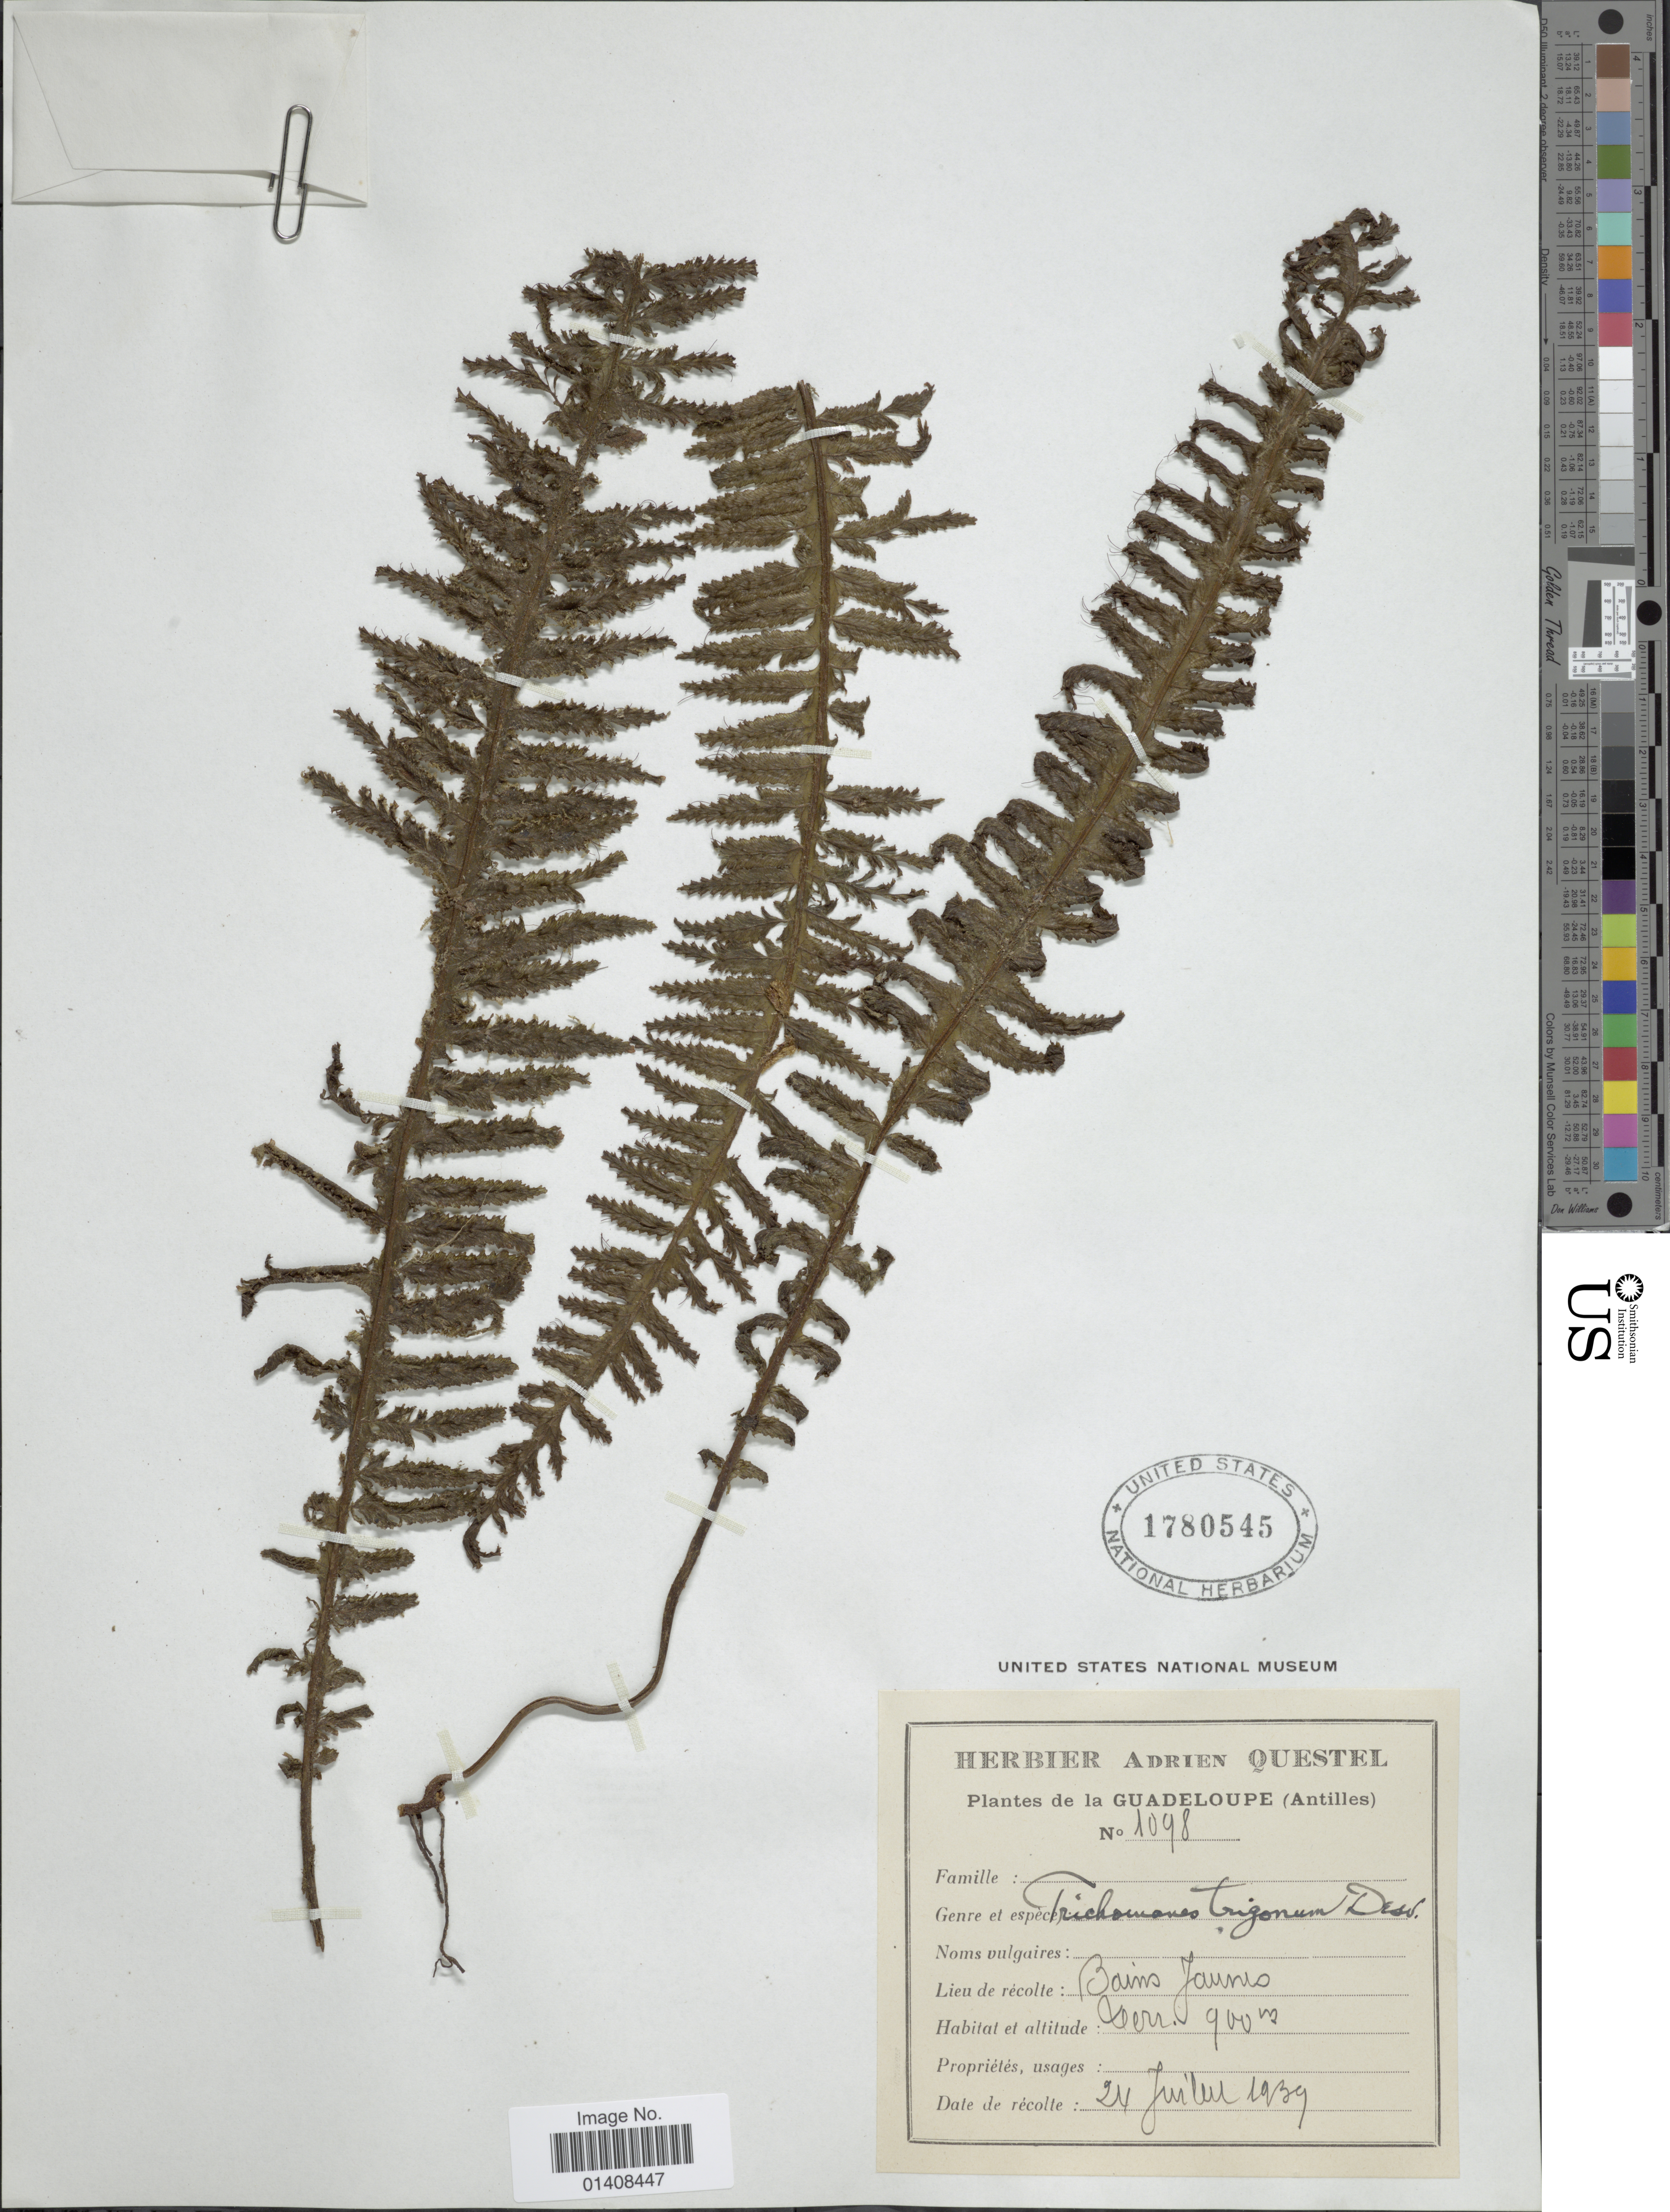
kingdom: Plantae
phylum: Tracheophyta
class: Polypodiopsida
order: Hymenophyllales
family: Hymenophyllaceae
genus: Trichomanes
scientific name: Trichomanes trigonum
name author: Desv.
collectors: A. Questel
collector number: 1098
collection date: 1939-07-24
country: Guadeloupe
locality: Antilles. Bains Jaunes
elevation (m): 900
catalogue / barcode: US 1780545